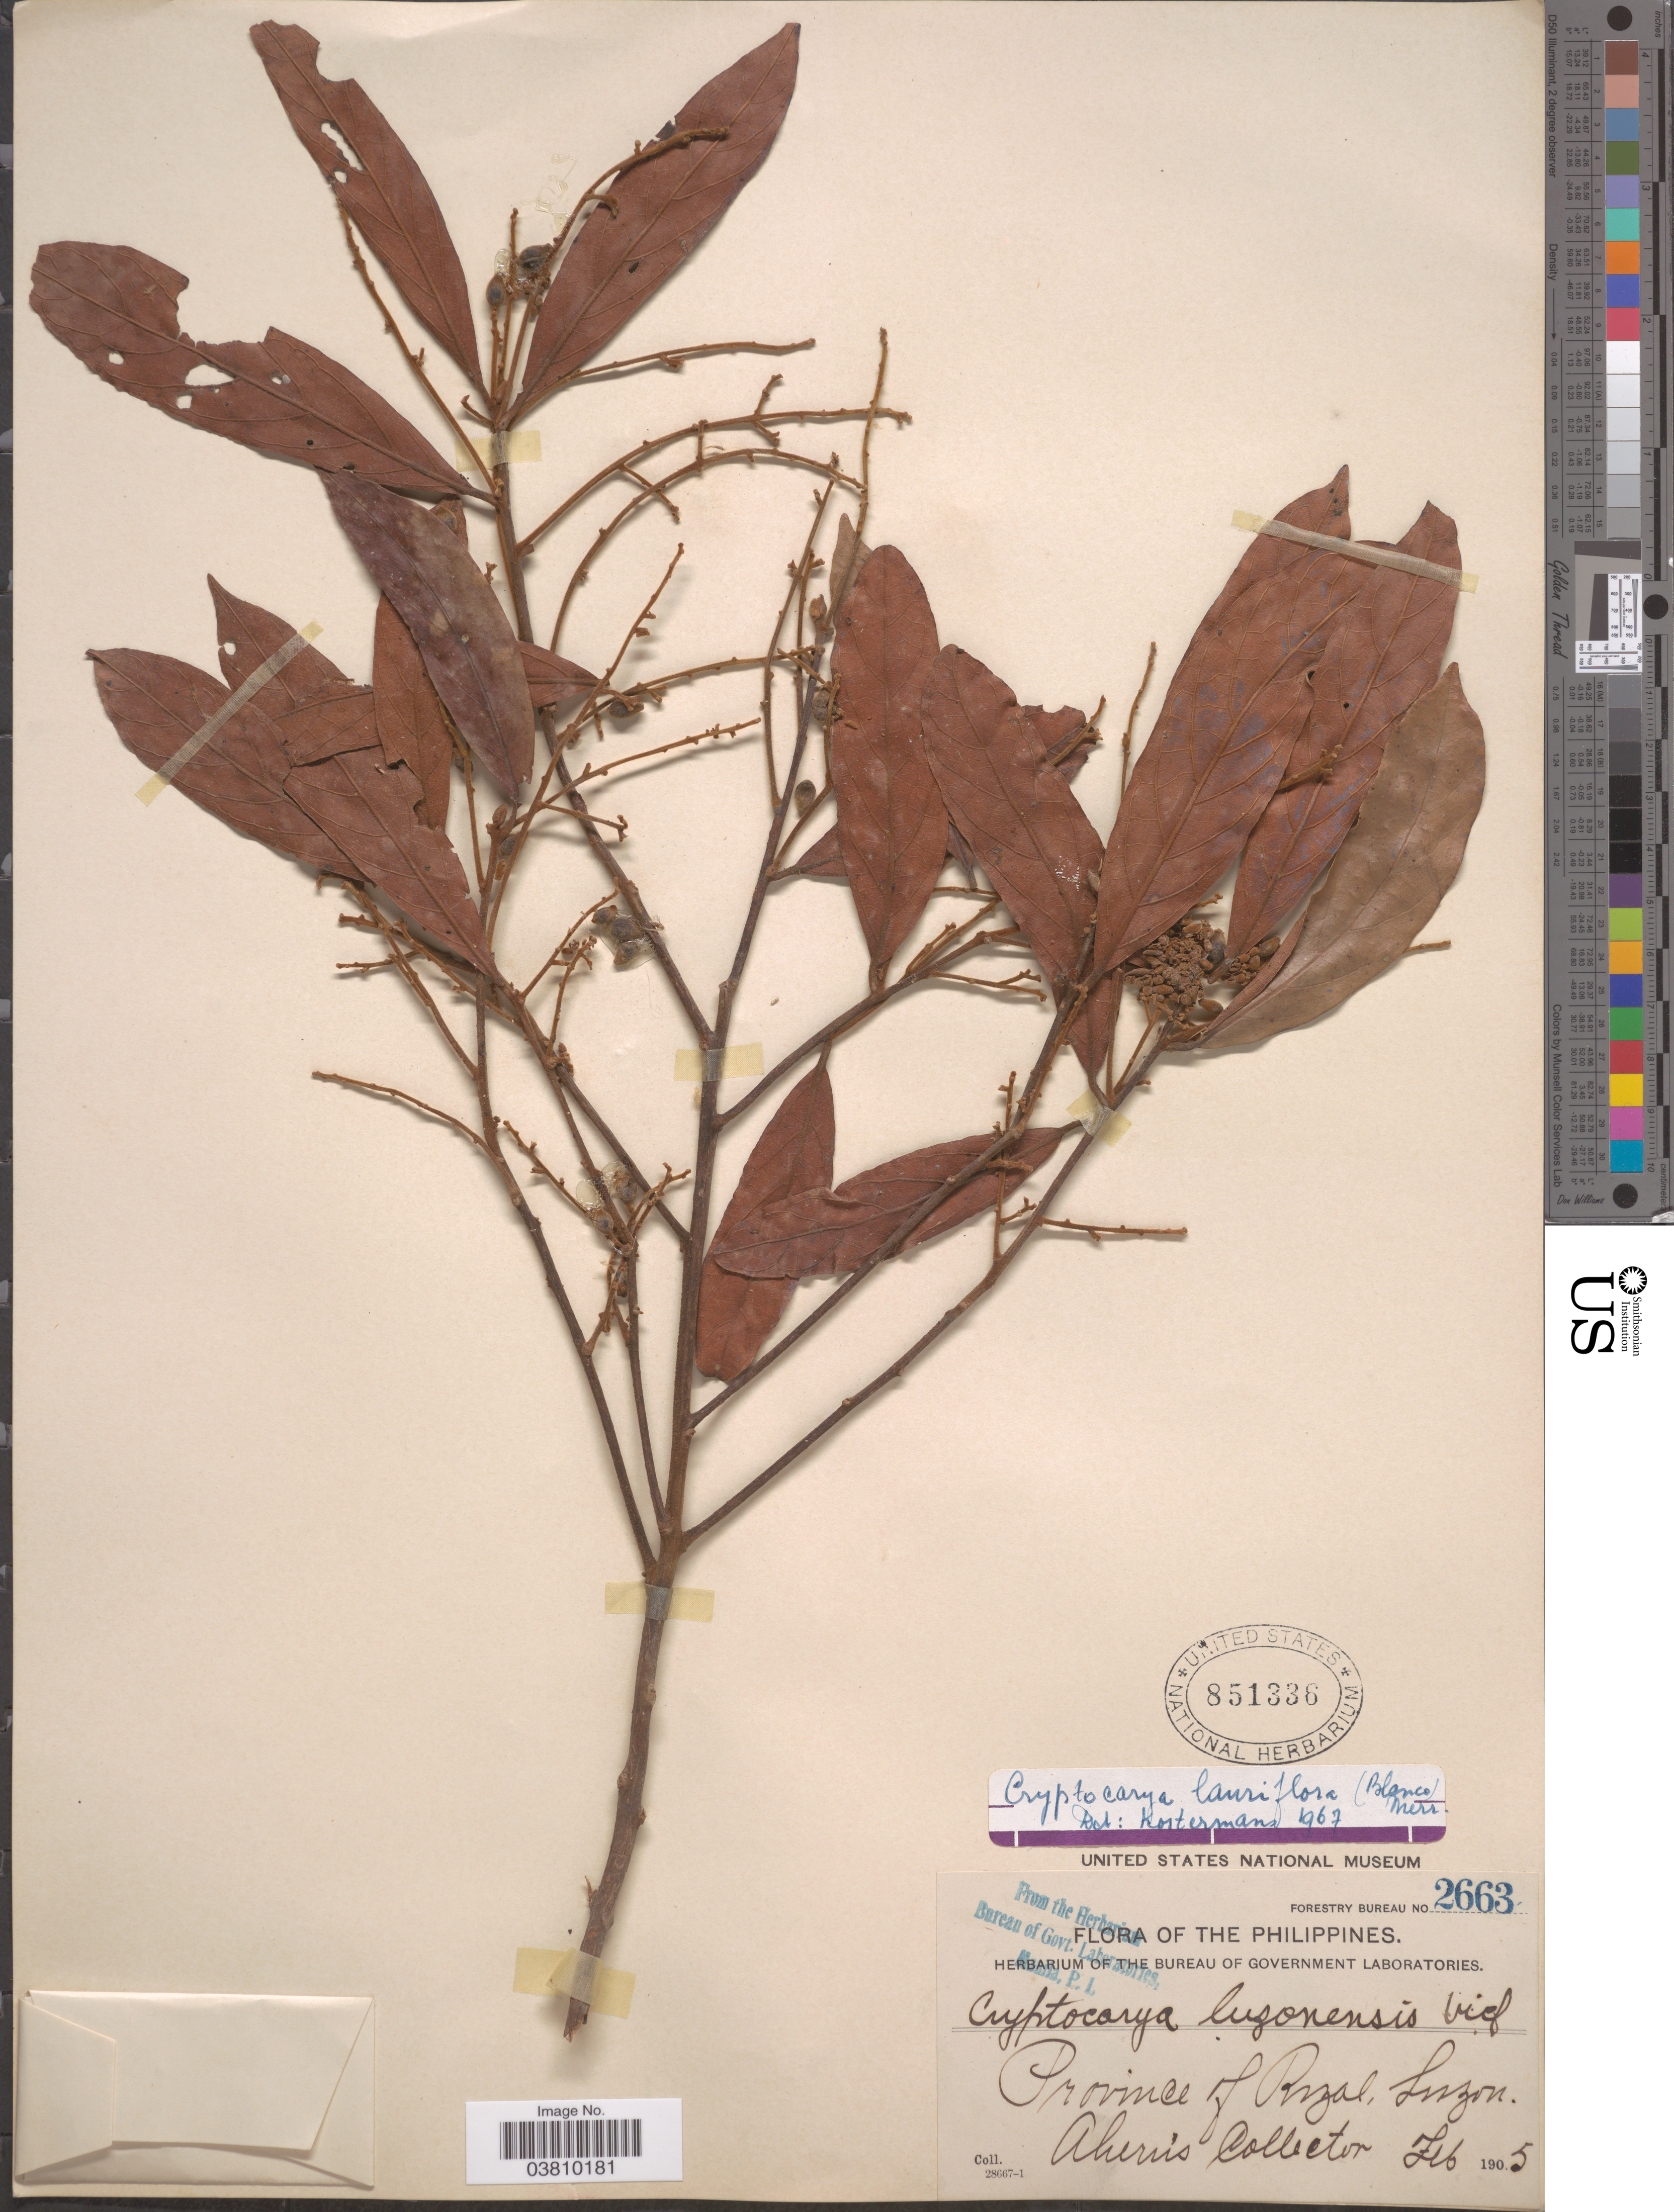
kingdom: Plantae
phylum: Tracheophyta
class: Magnoliopsida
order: Laurales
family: Lauraceae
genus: Cryptocarya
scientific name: Cryptocarya lauriflora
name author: (Blanco) Merr.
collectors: Ahern's collector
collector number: Forestry Bureau 2663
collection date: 1905-02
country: Philippines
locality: Province of Rizal, Luzon.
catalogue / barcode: US 851336